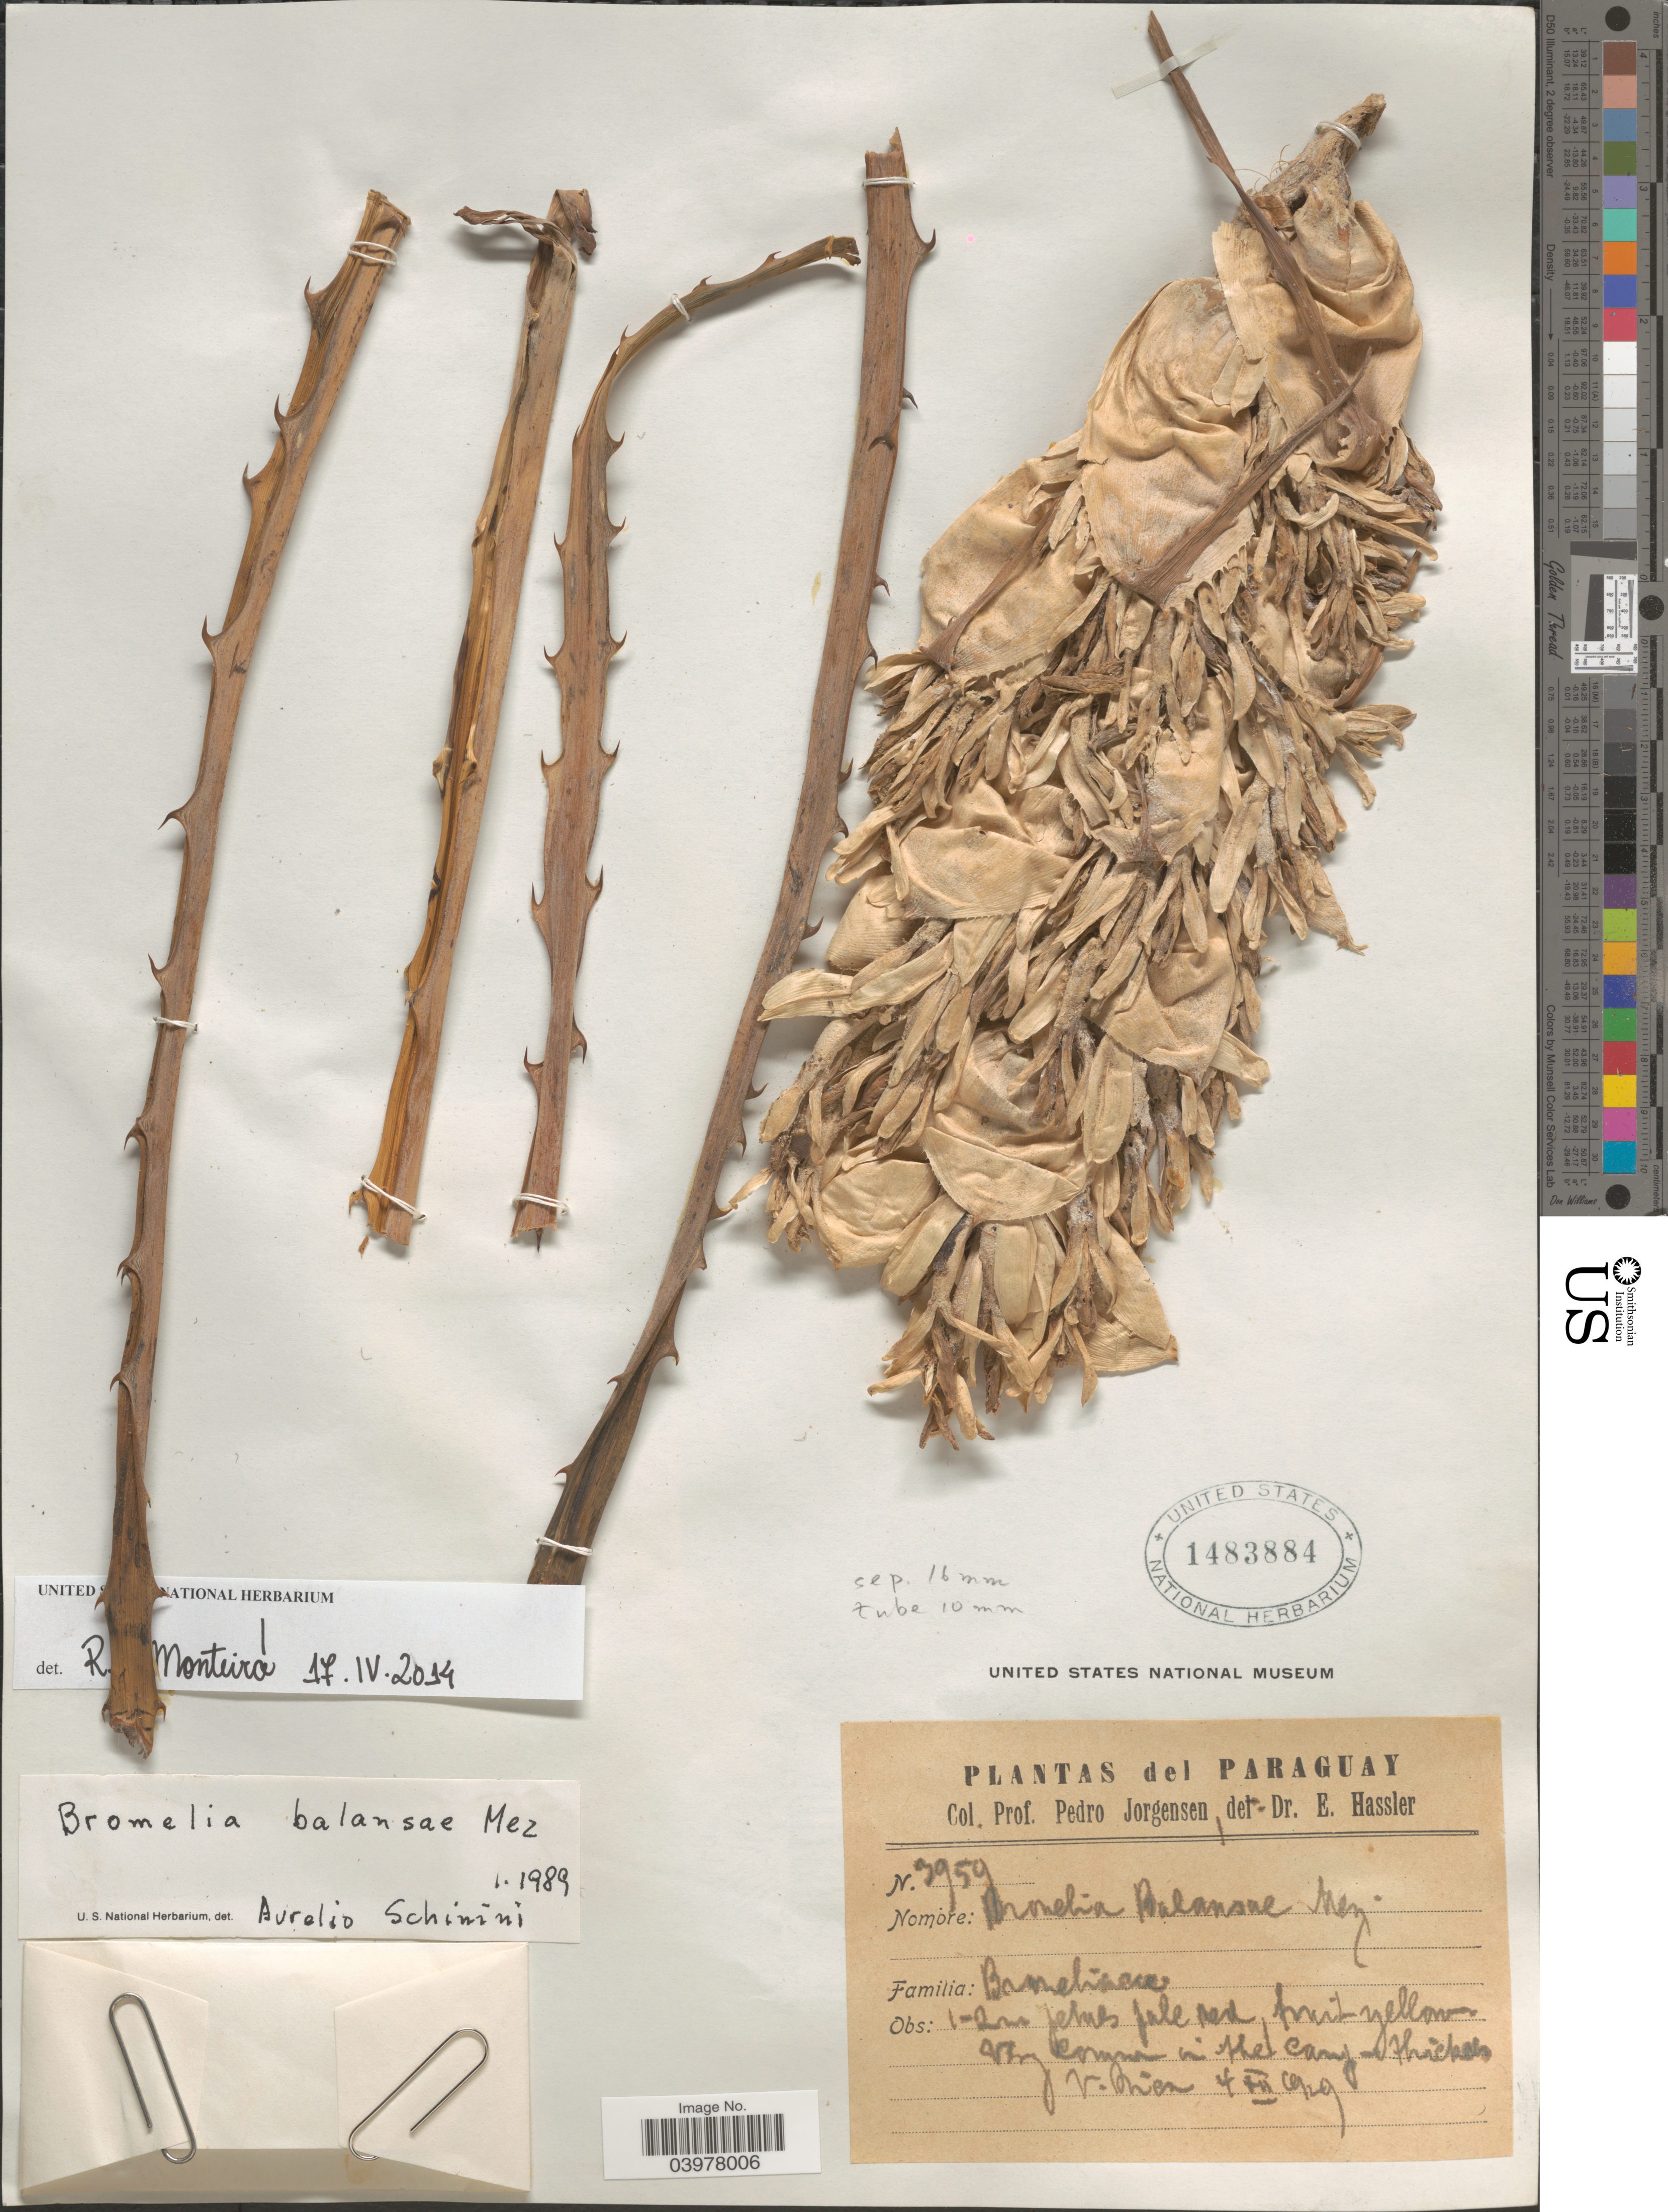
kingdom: Plantae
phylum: Tracheophyta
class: Liliopsida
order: Poales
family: Bromeliaceae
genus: Bromelia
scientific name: Bromelia balansae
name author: Mez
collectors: P. Jörgensen & E. Hassler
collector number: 3959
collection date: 1929-12-04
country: Paraguay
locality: Very comun in the camp - thickets V. Rica.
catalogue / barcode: US 1483884